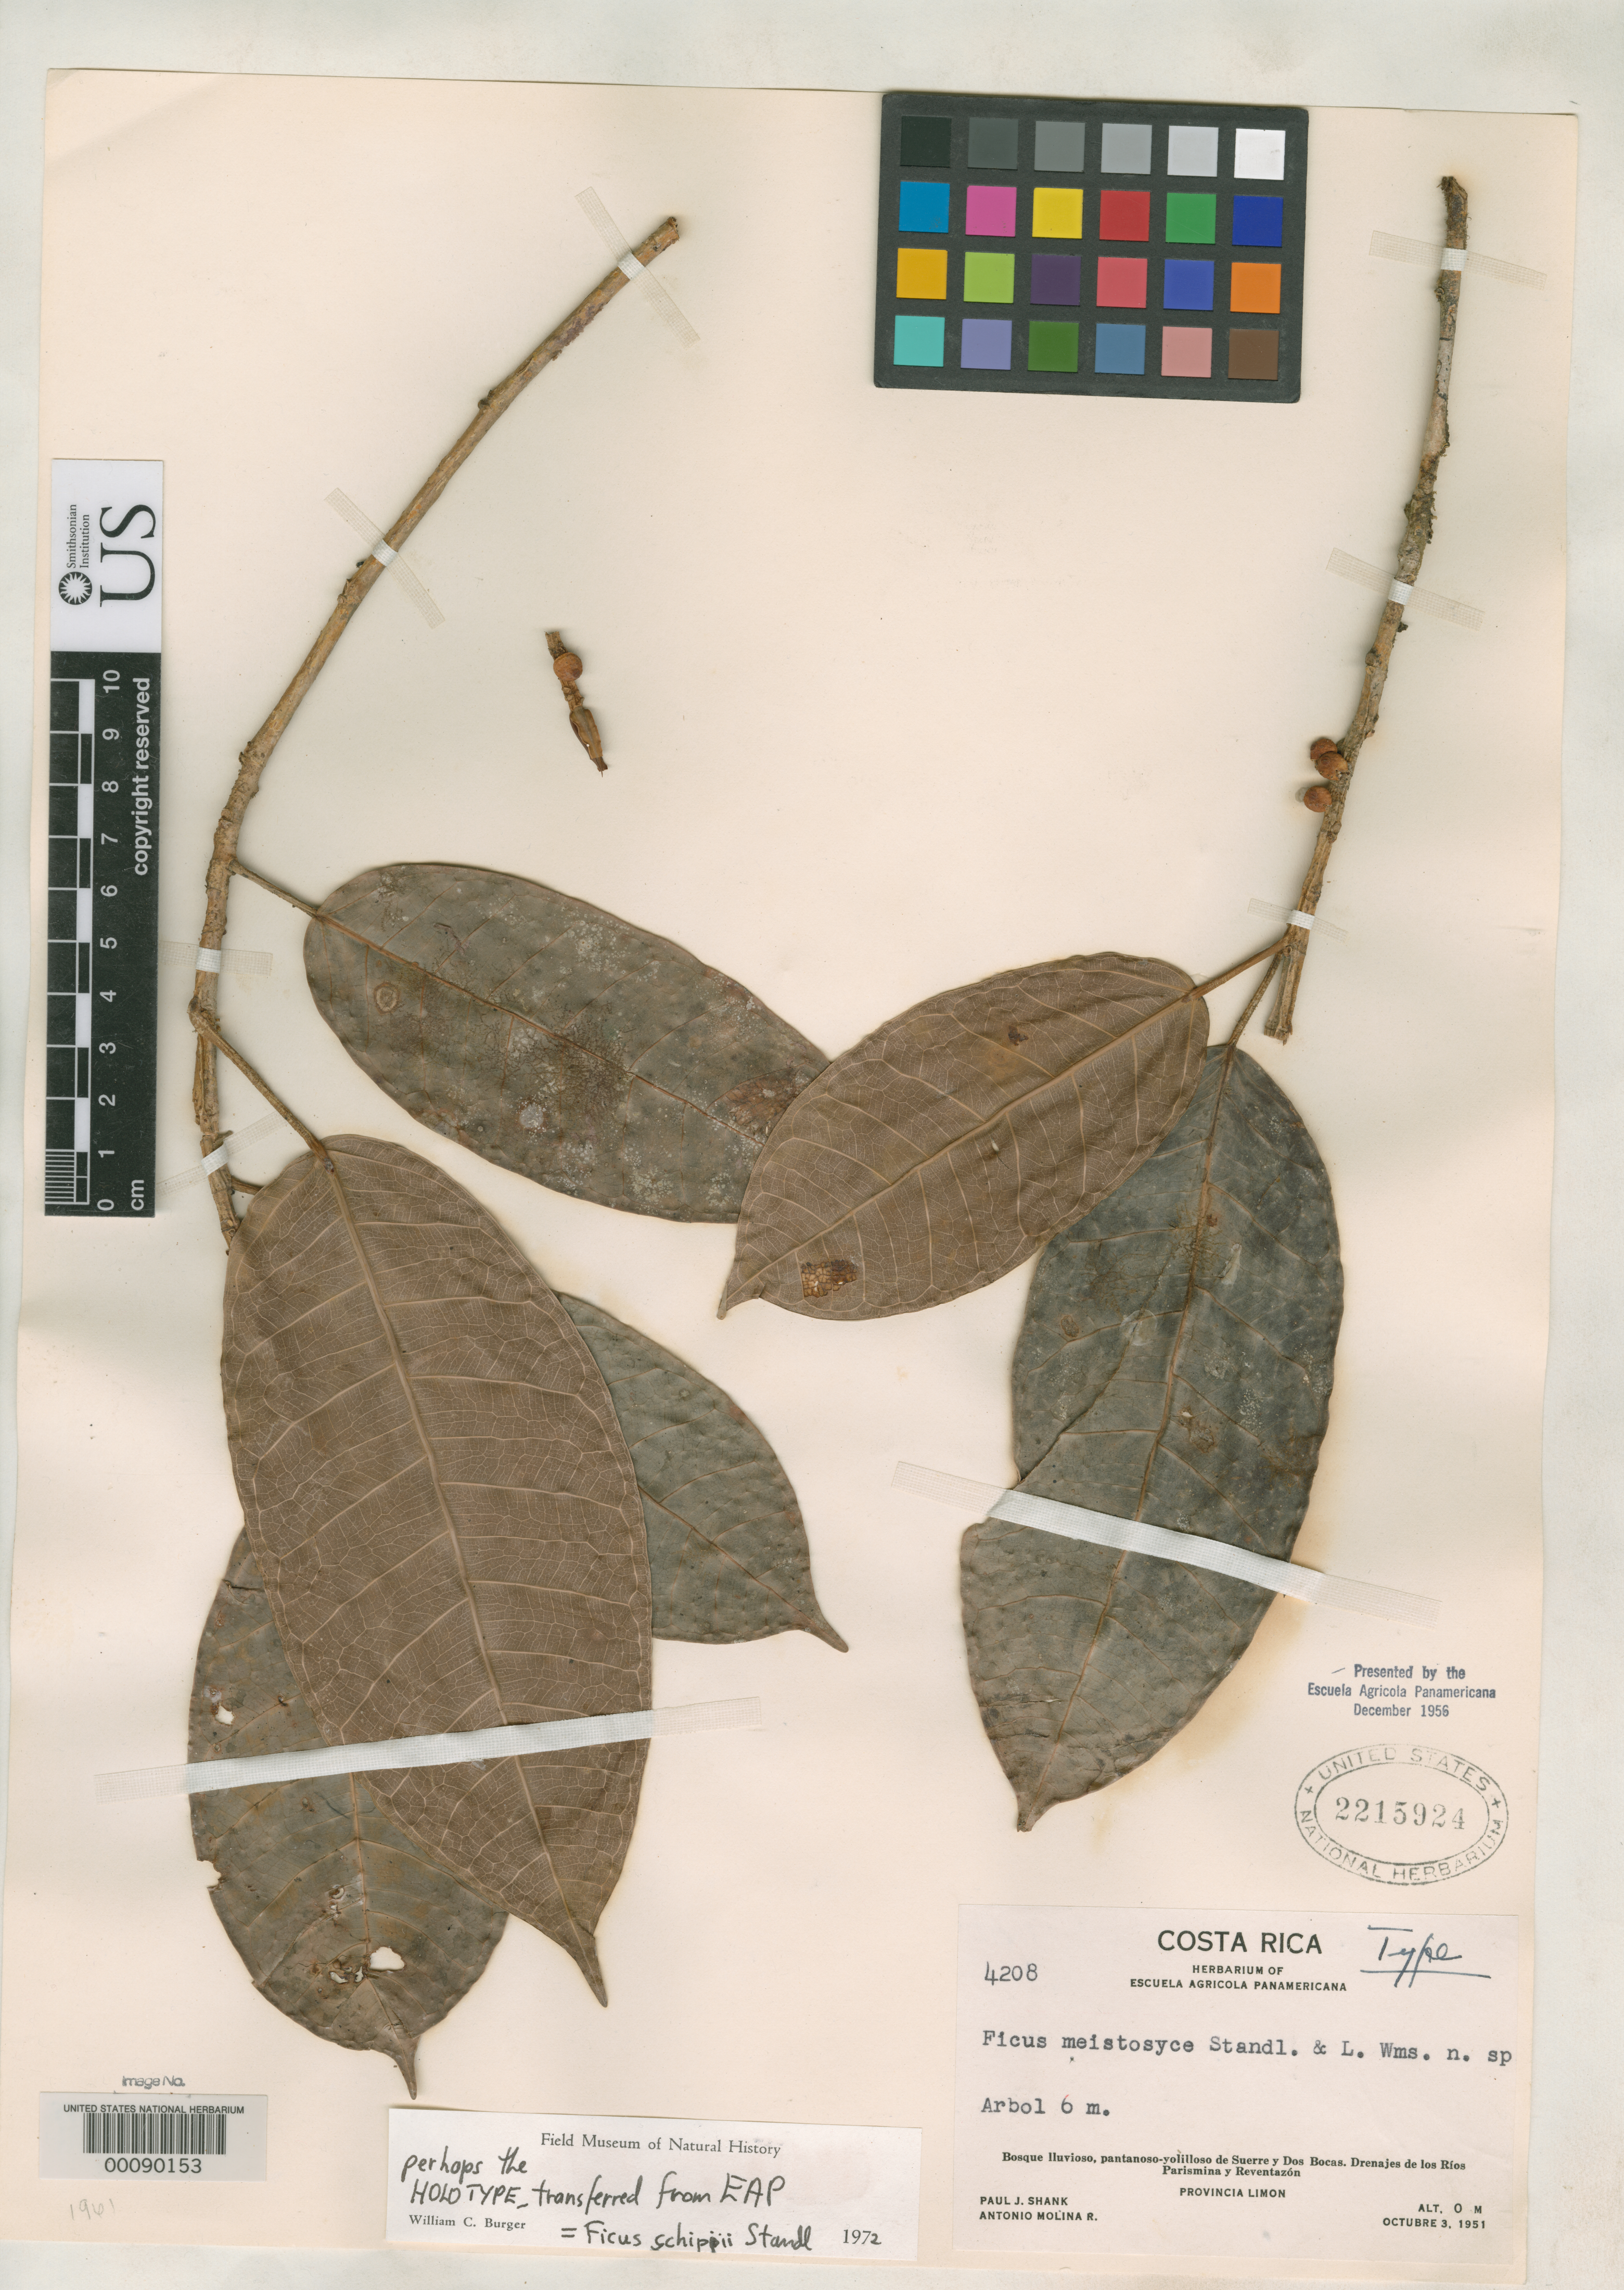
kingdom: Plantae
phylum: Tracheophyta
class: Magnoliopsida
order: Rosales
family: Moraceae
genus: Ficus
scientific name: Ficus meistosyce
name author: Standl. & L.O. Williams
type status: Holotype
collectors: P. J. Shank & A. Molina R.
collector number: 4208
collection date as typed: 03 Oct 1951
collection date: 1951-10-03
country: Costa Rica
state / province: Limón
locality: Suerre y Dos Bocas, drenajes de los Rios Parisimina y Reventazon.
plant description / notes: "Presented by the Escuela Agricola Panamericana December 1956." Holotype, transferred from EAP to US (see Dorr et al. 2009, Taxon 58: 993-1001).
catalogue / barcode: US 2215924